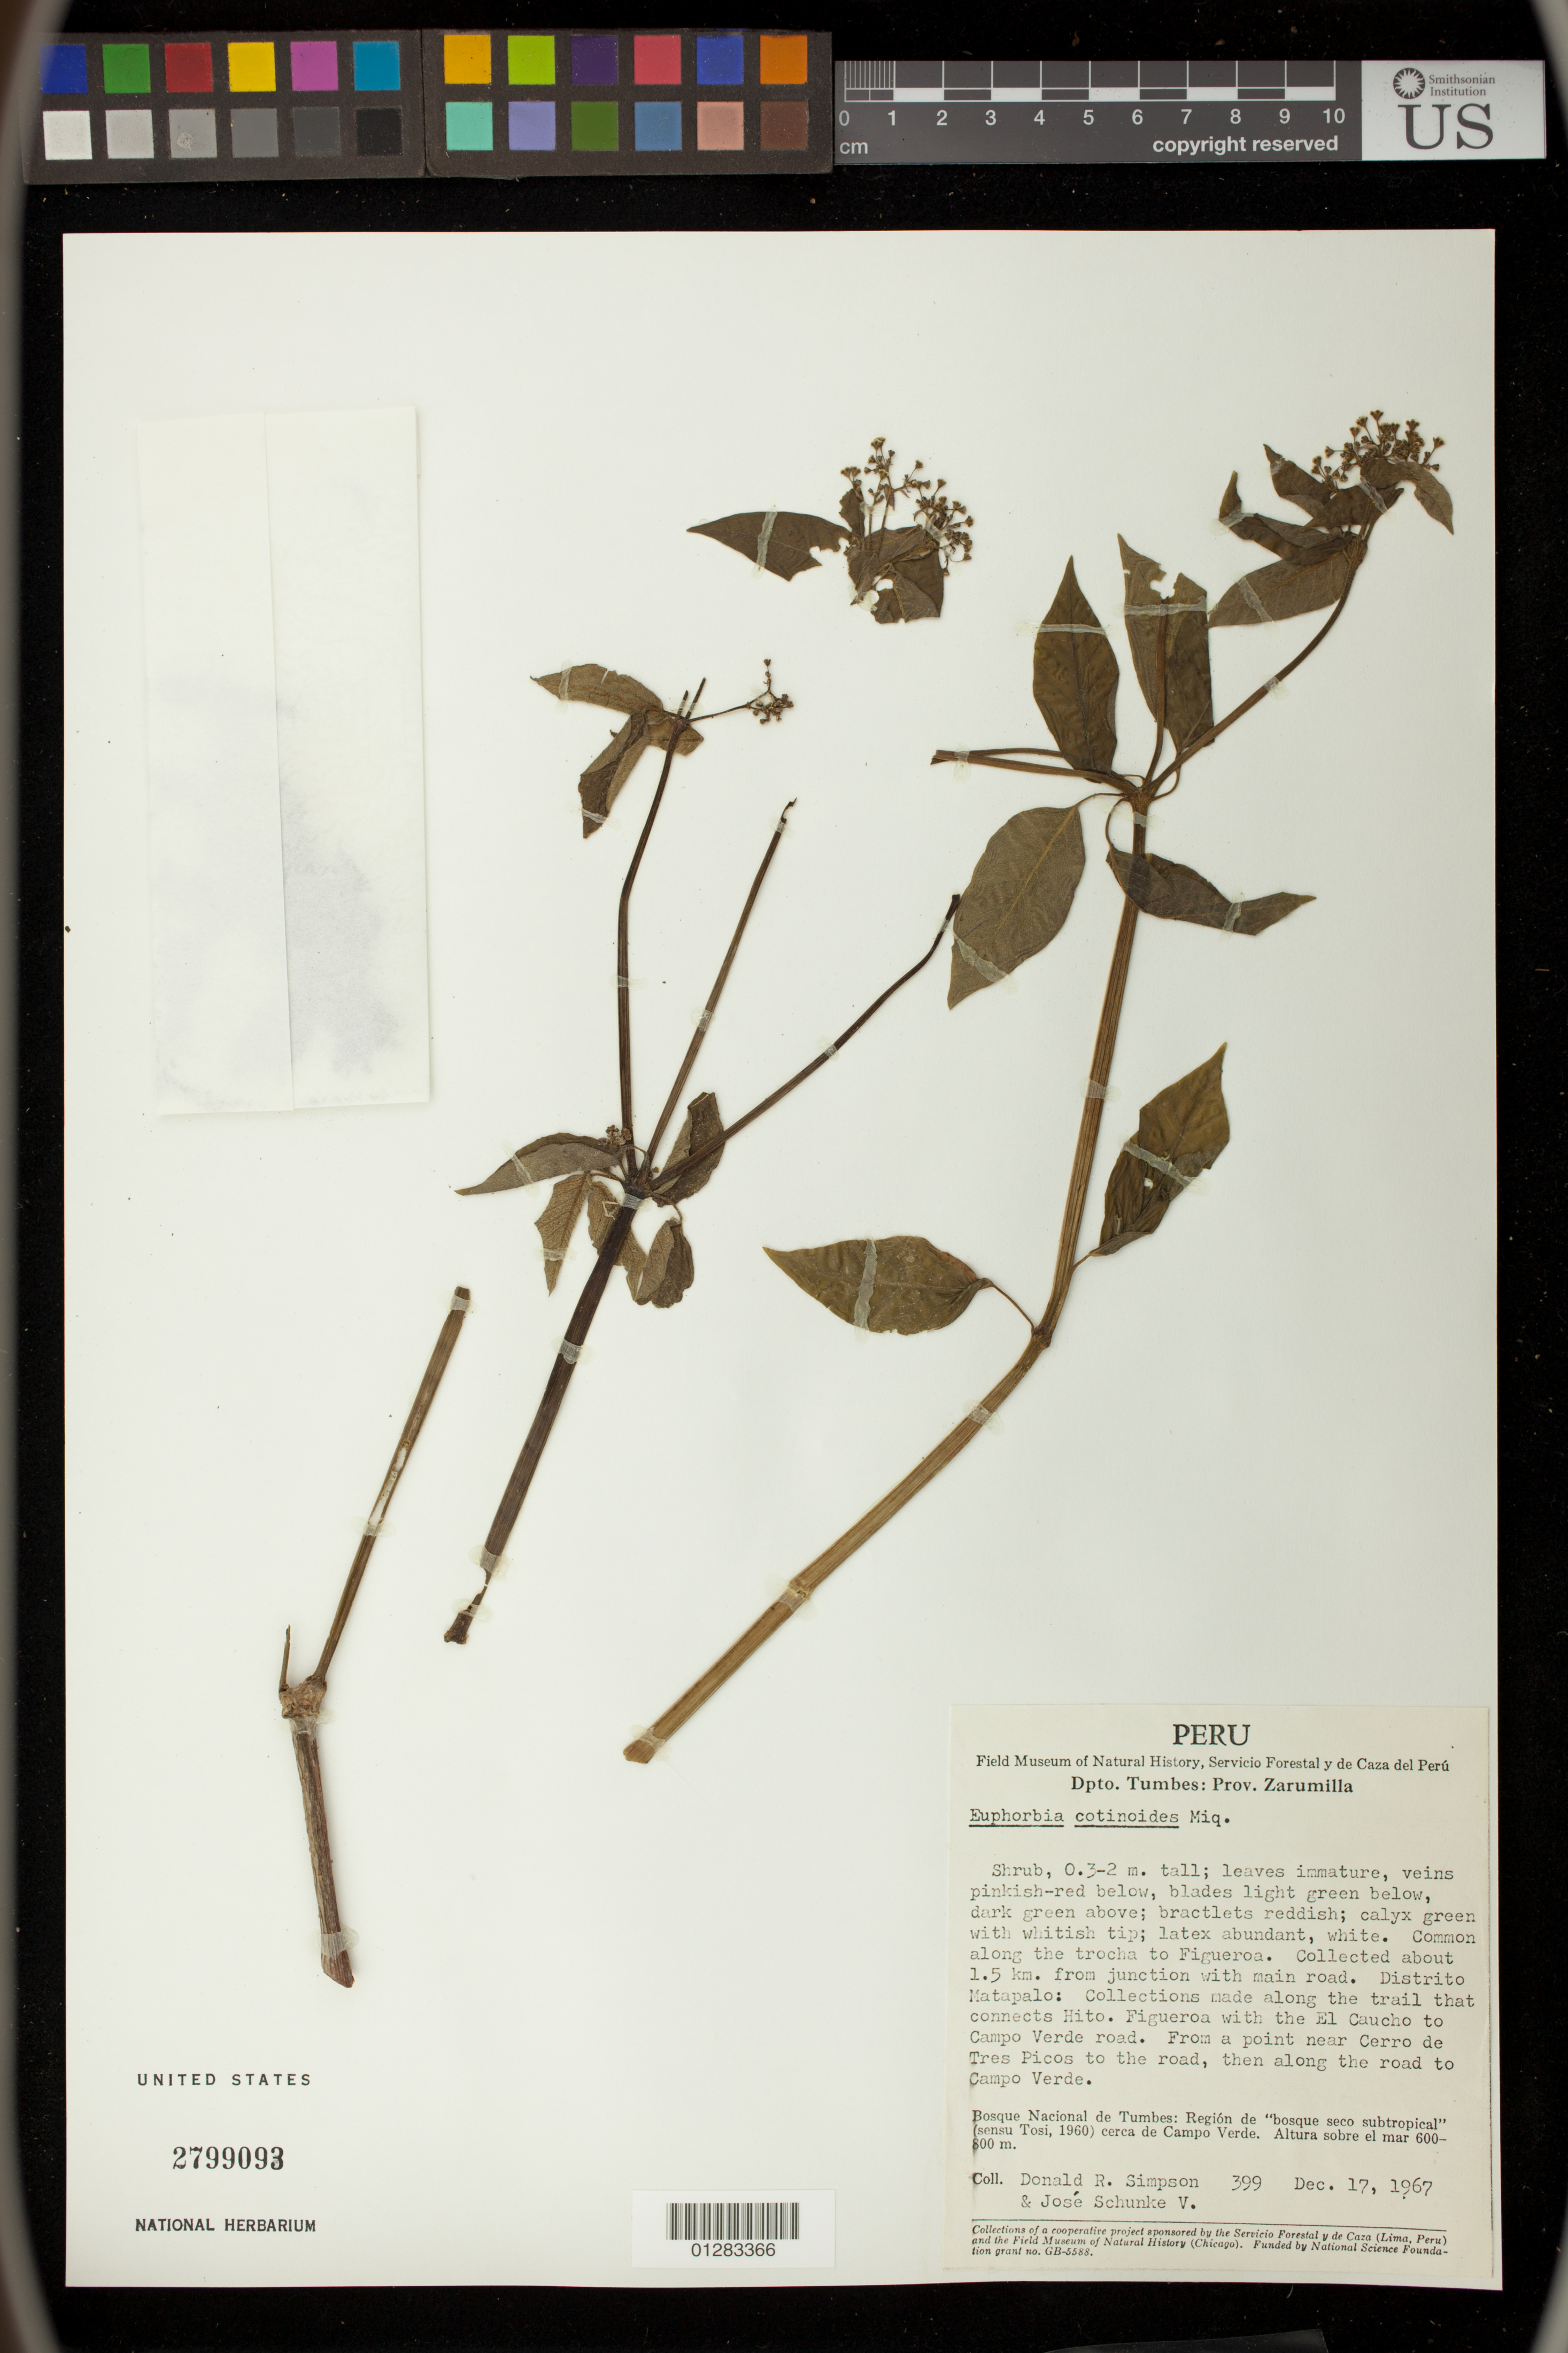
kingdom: Plantae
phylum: Tracheophyta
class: Magnoliopsida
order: Malpighiales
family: Euphorbiaceae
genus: Euphorbia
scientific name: Euphorbia cotinifolia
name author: L.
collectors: D. R. Simpson & J. Schunke Vigo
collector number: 399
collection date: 1967-12-17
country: Peru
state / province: Tumbes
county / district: Zarumilla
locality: Prov. Zarumilla: Collected about 1.5 km from junction with main road. Distrito Matapalo: Collections made along the trail that connects Hito. Figueroa with the El Caucho to Campo Verde road. From a point near Cerro de Tres Picos to the road, then along the road to Campo Verde.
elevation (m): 600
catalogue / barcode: US 2799093